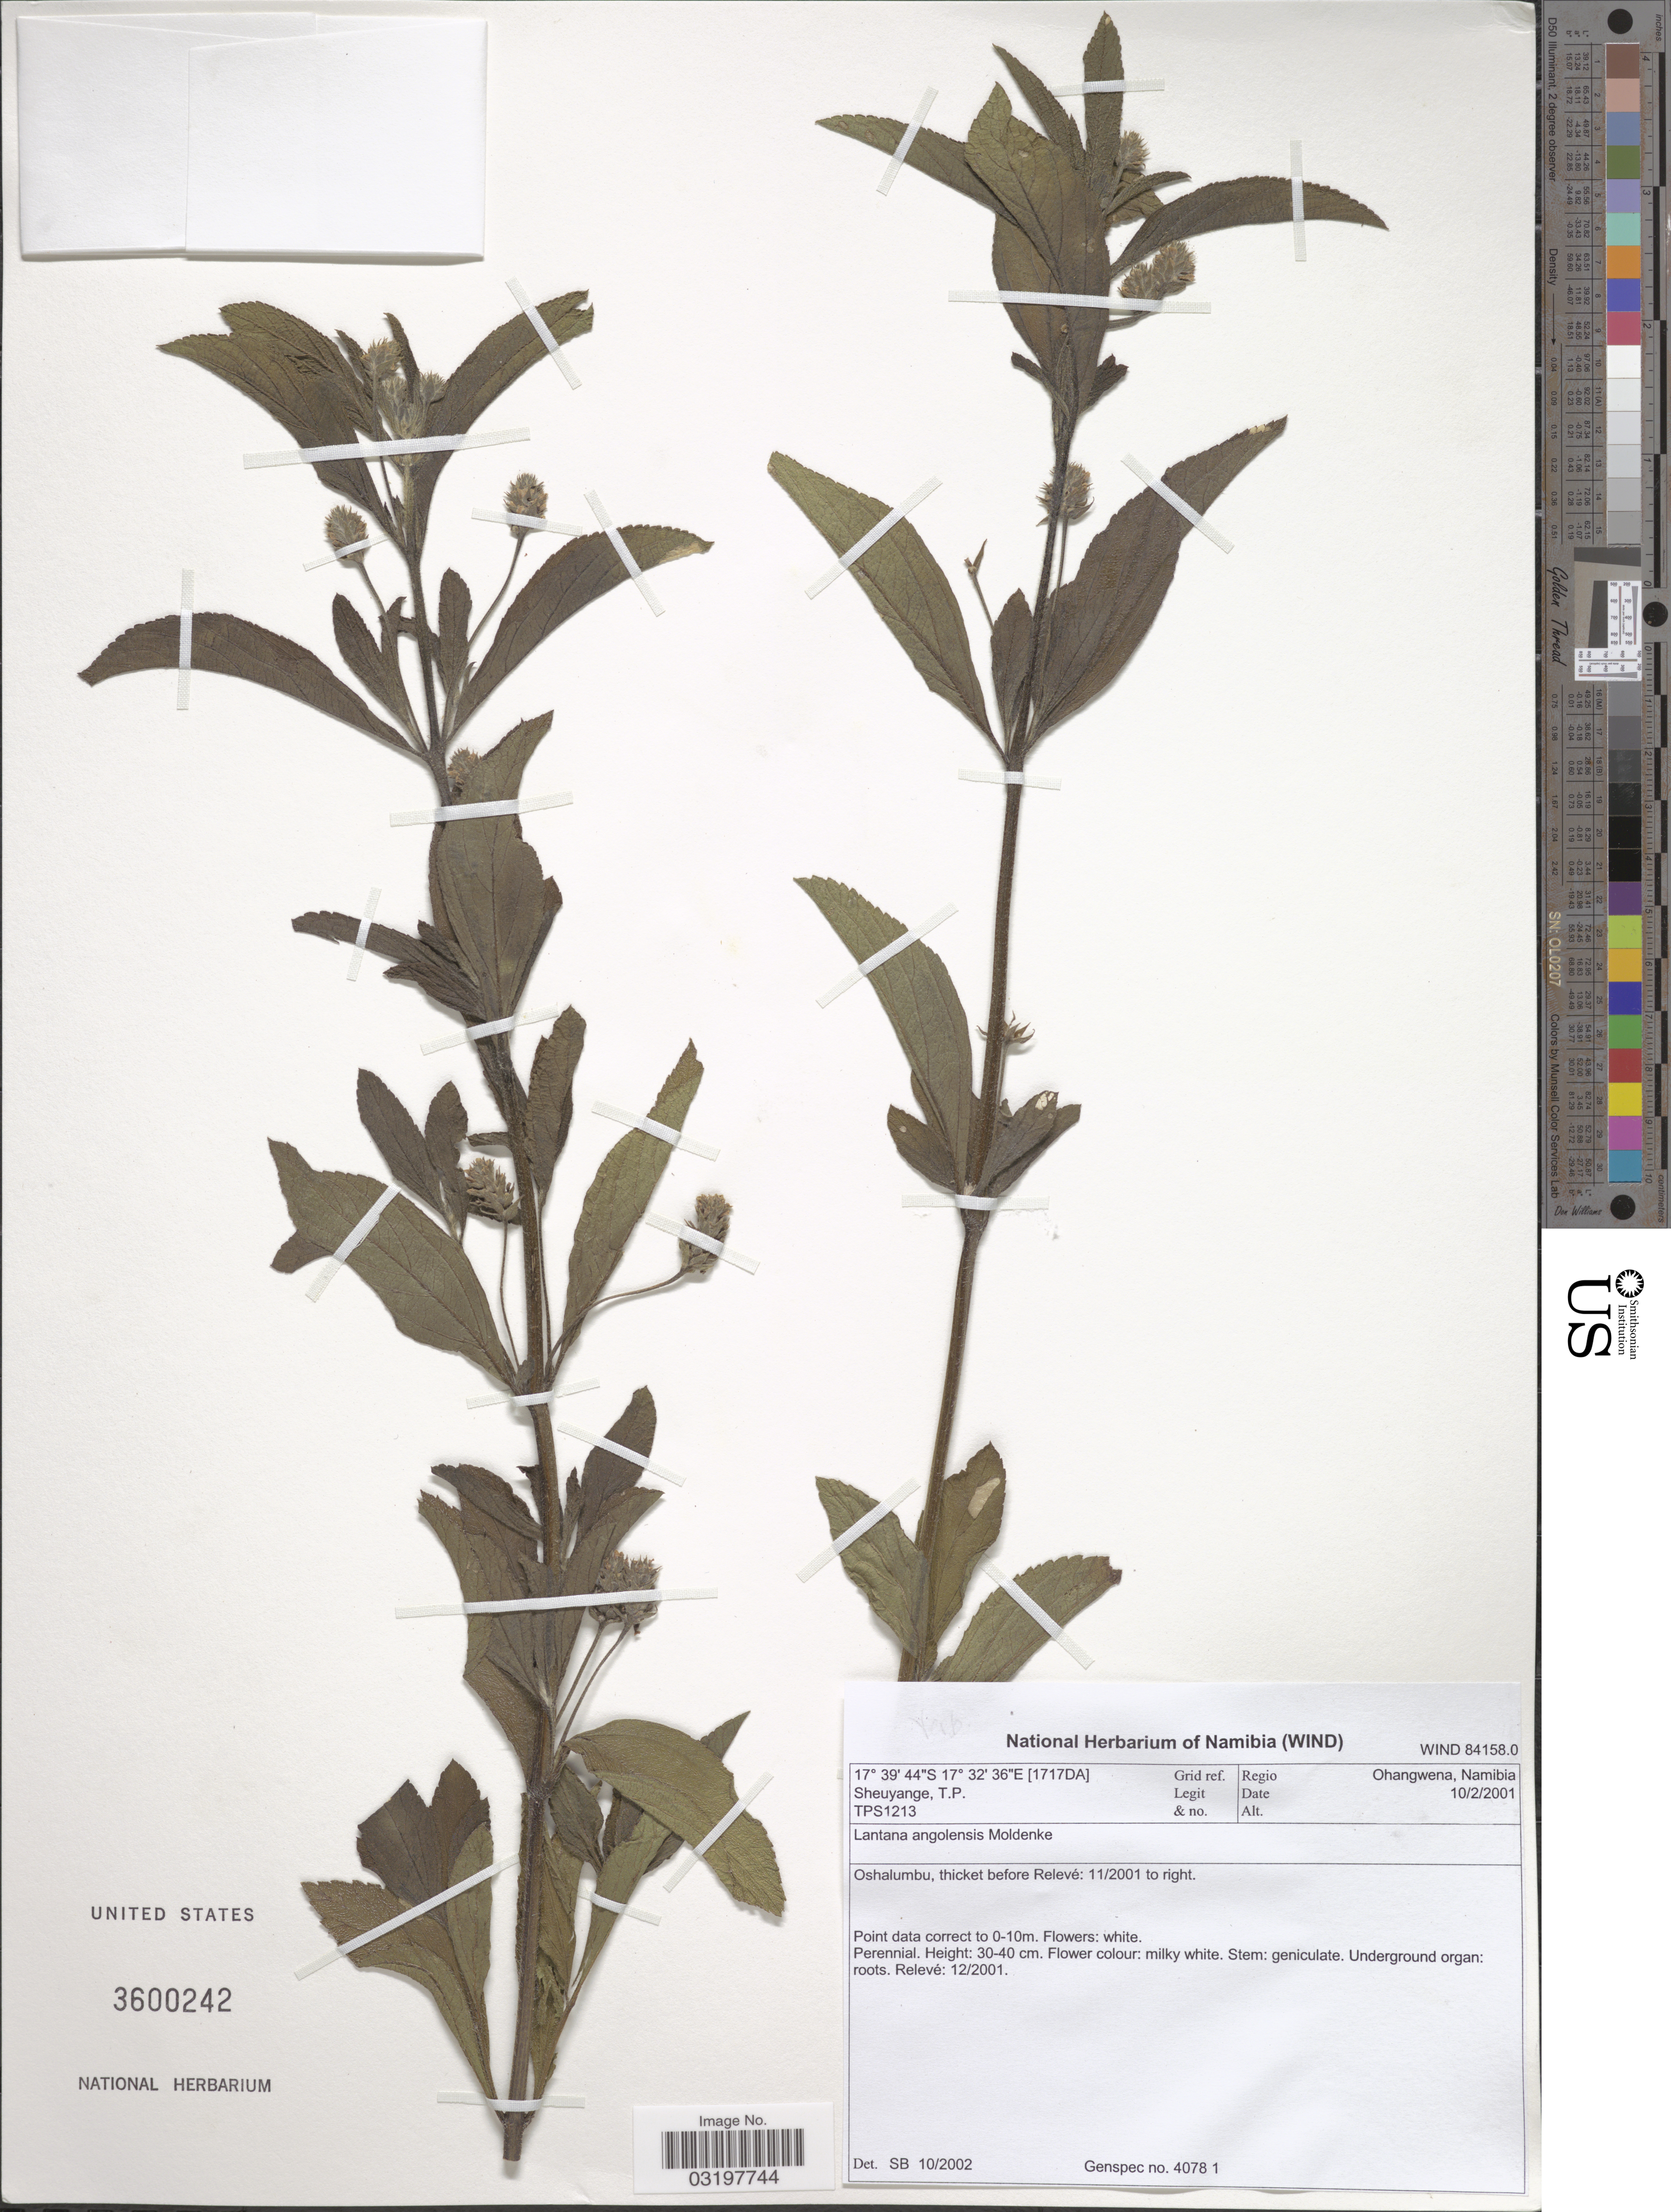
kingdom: Plantae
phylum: Tracheophyta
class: Magnoliopsida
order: Lamiales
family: Verbenaceae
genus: Lantana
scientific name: Lantana angolensis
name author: Moldenke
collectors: T. Sheuyange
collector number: TPS1213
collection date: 2001-02-10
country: Namibia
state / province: Ohangwena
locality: [1717DA] Grid ref., Regio Ohangwena, Namibia, Oshalumbu, thicket before Relevé: 11/2001 to right.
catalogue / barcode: US 3600242